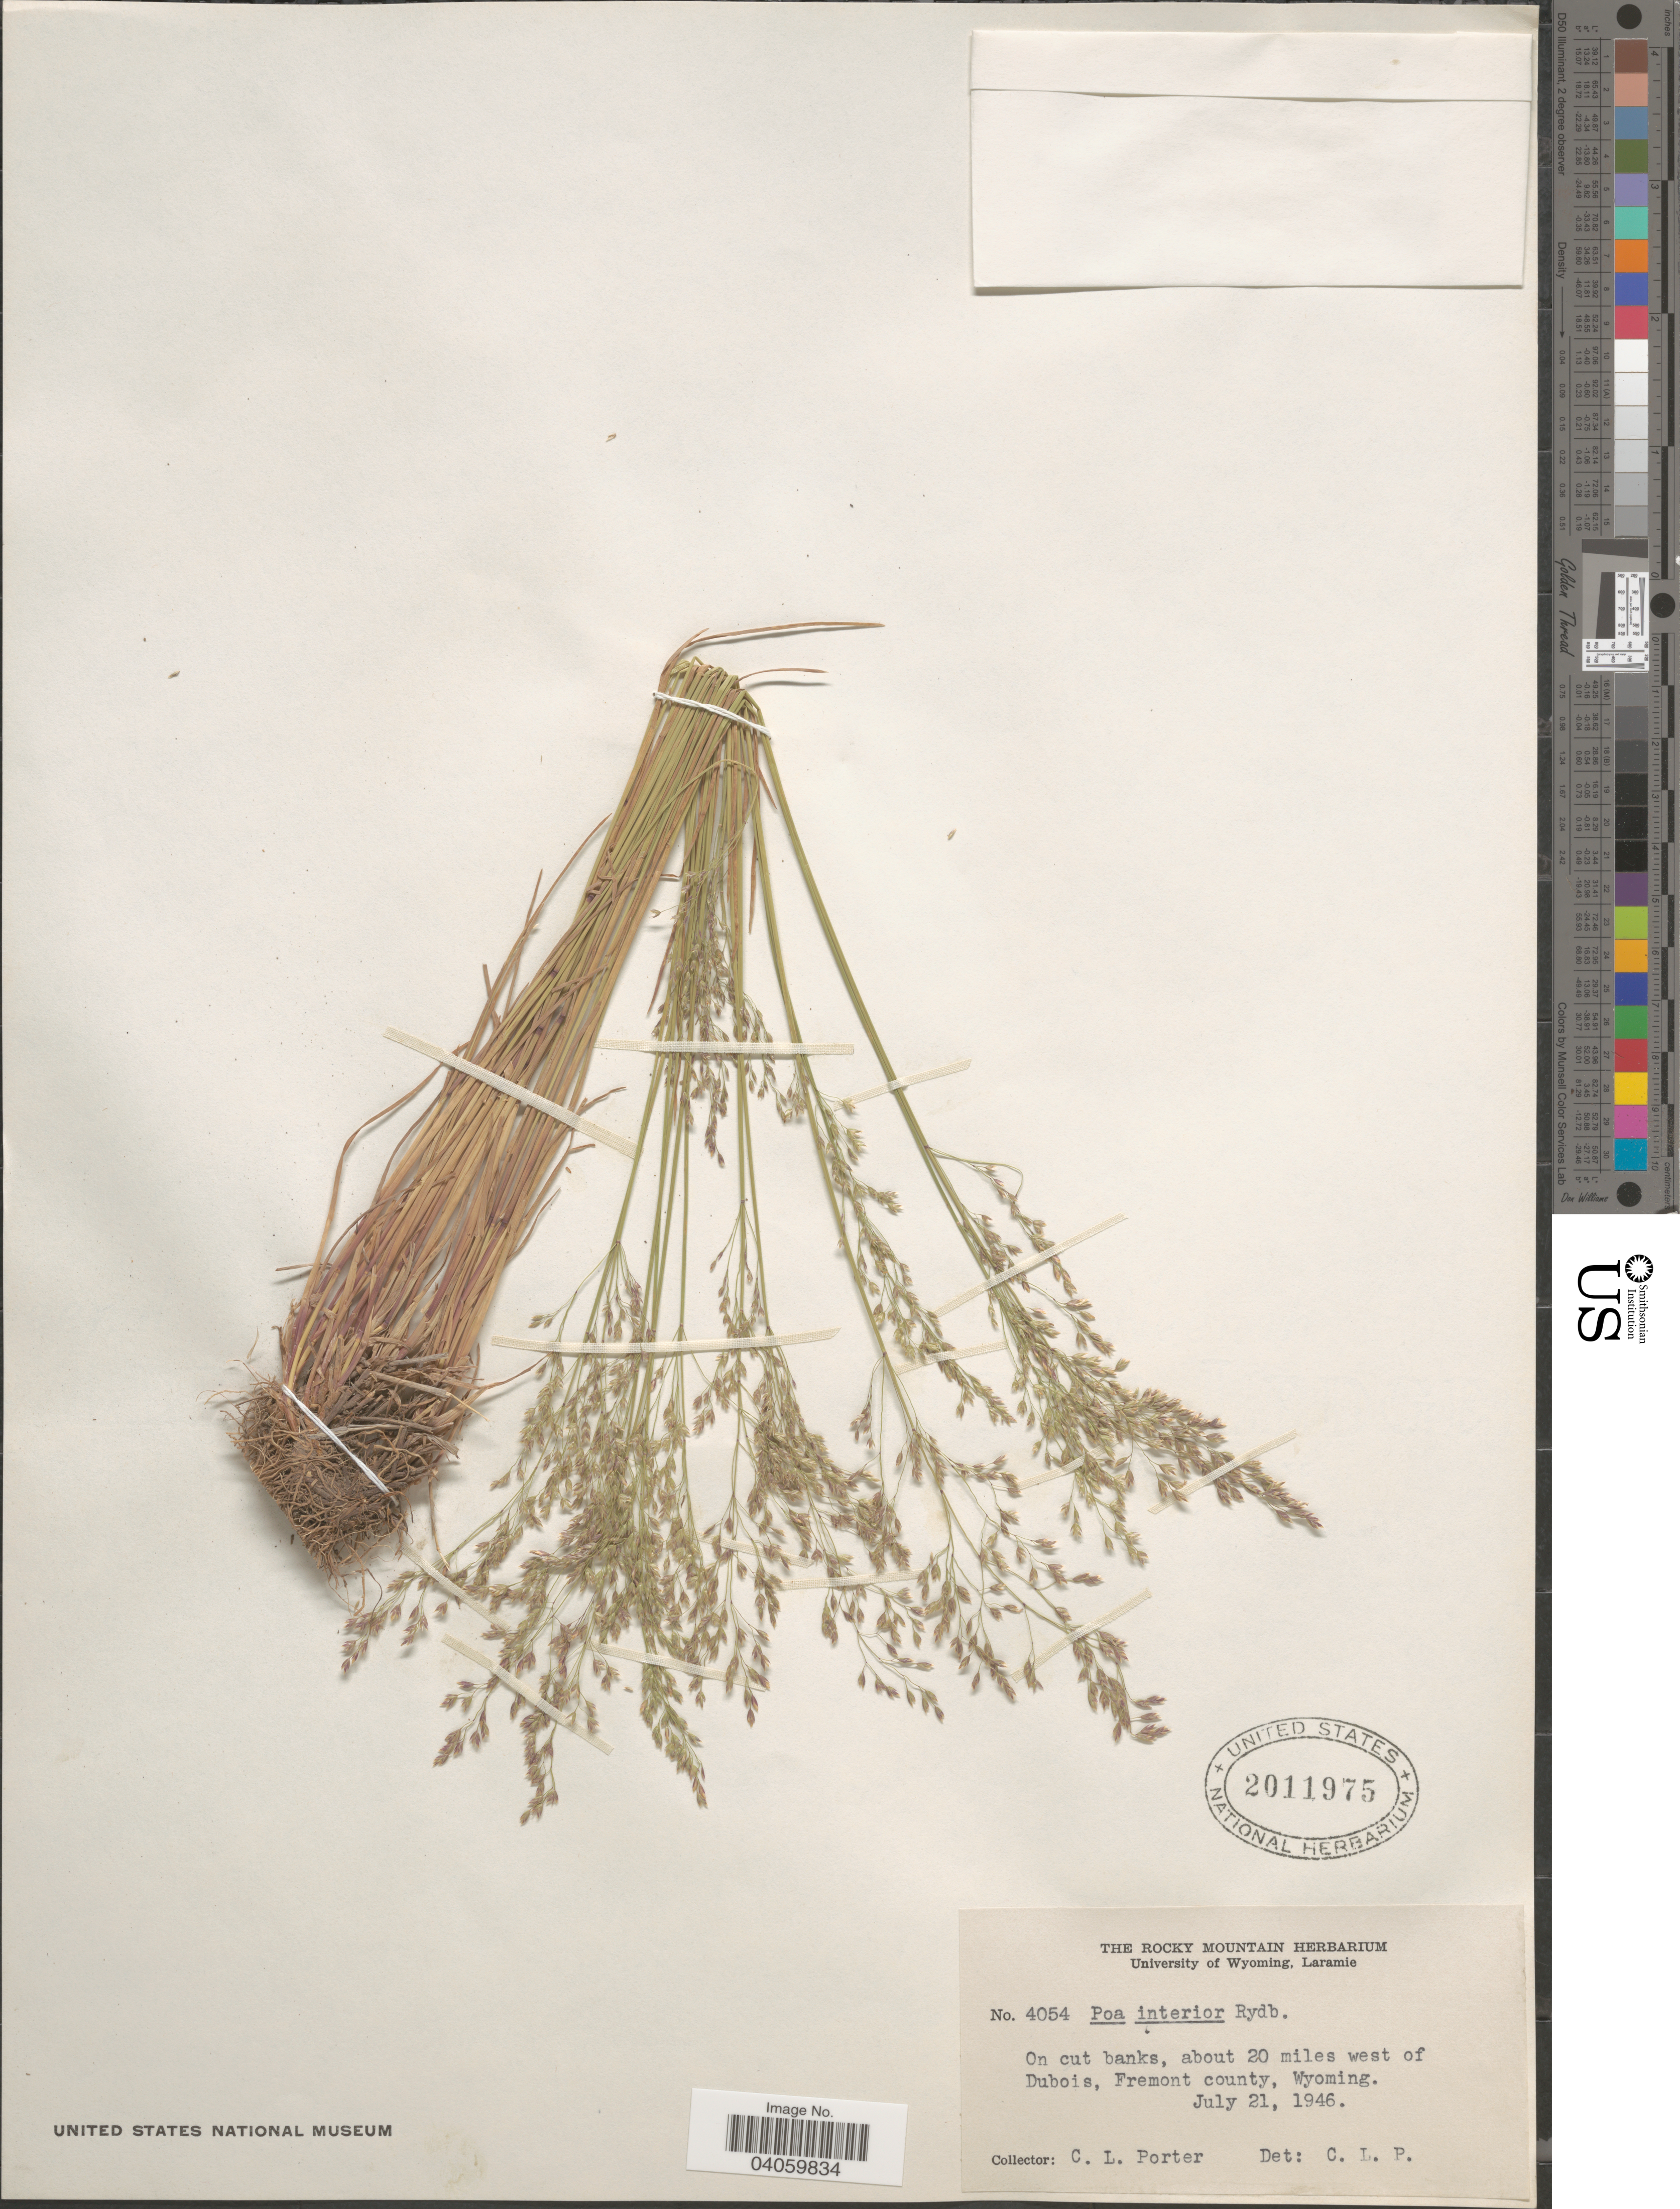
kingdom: Plantae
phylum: Tracheophyta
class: Liliopsida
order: Poales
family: Poaceae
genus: Poa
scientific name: Poa interior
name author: Rydb.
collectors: C. L. Porter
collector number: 4054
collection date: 1946-07-21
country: United States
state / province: Wyoming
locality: On cut banks, about 20 ,miles west of Dubois, Fremont county.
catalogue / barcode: US 2011975